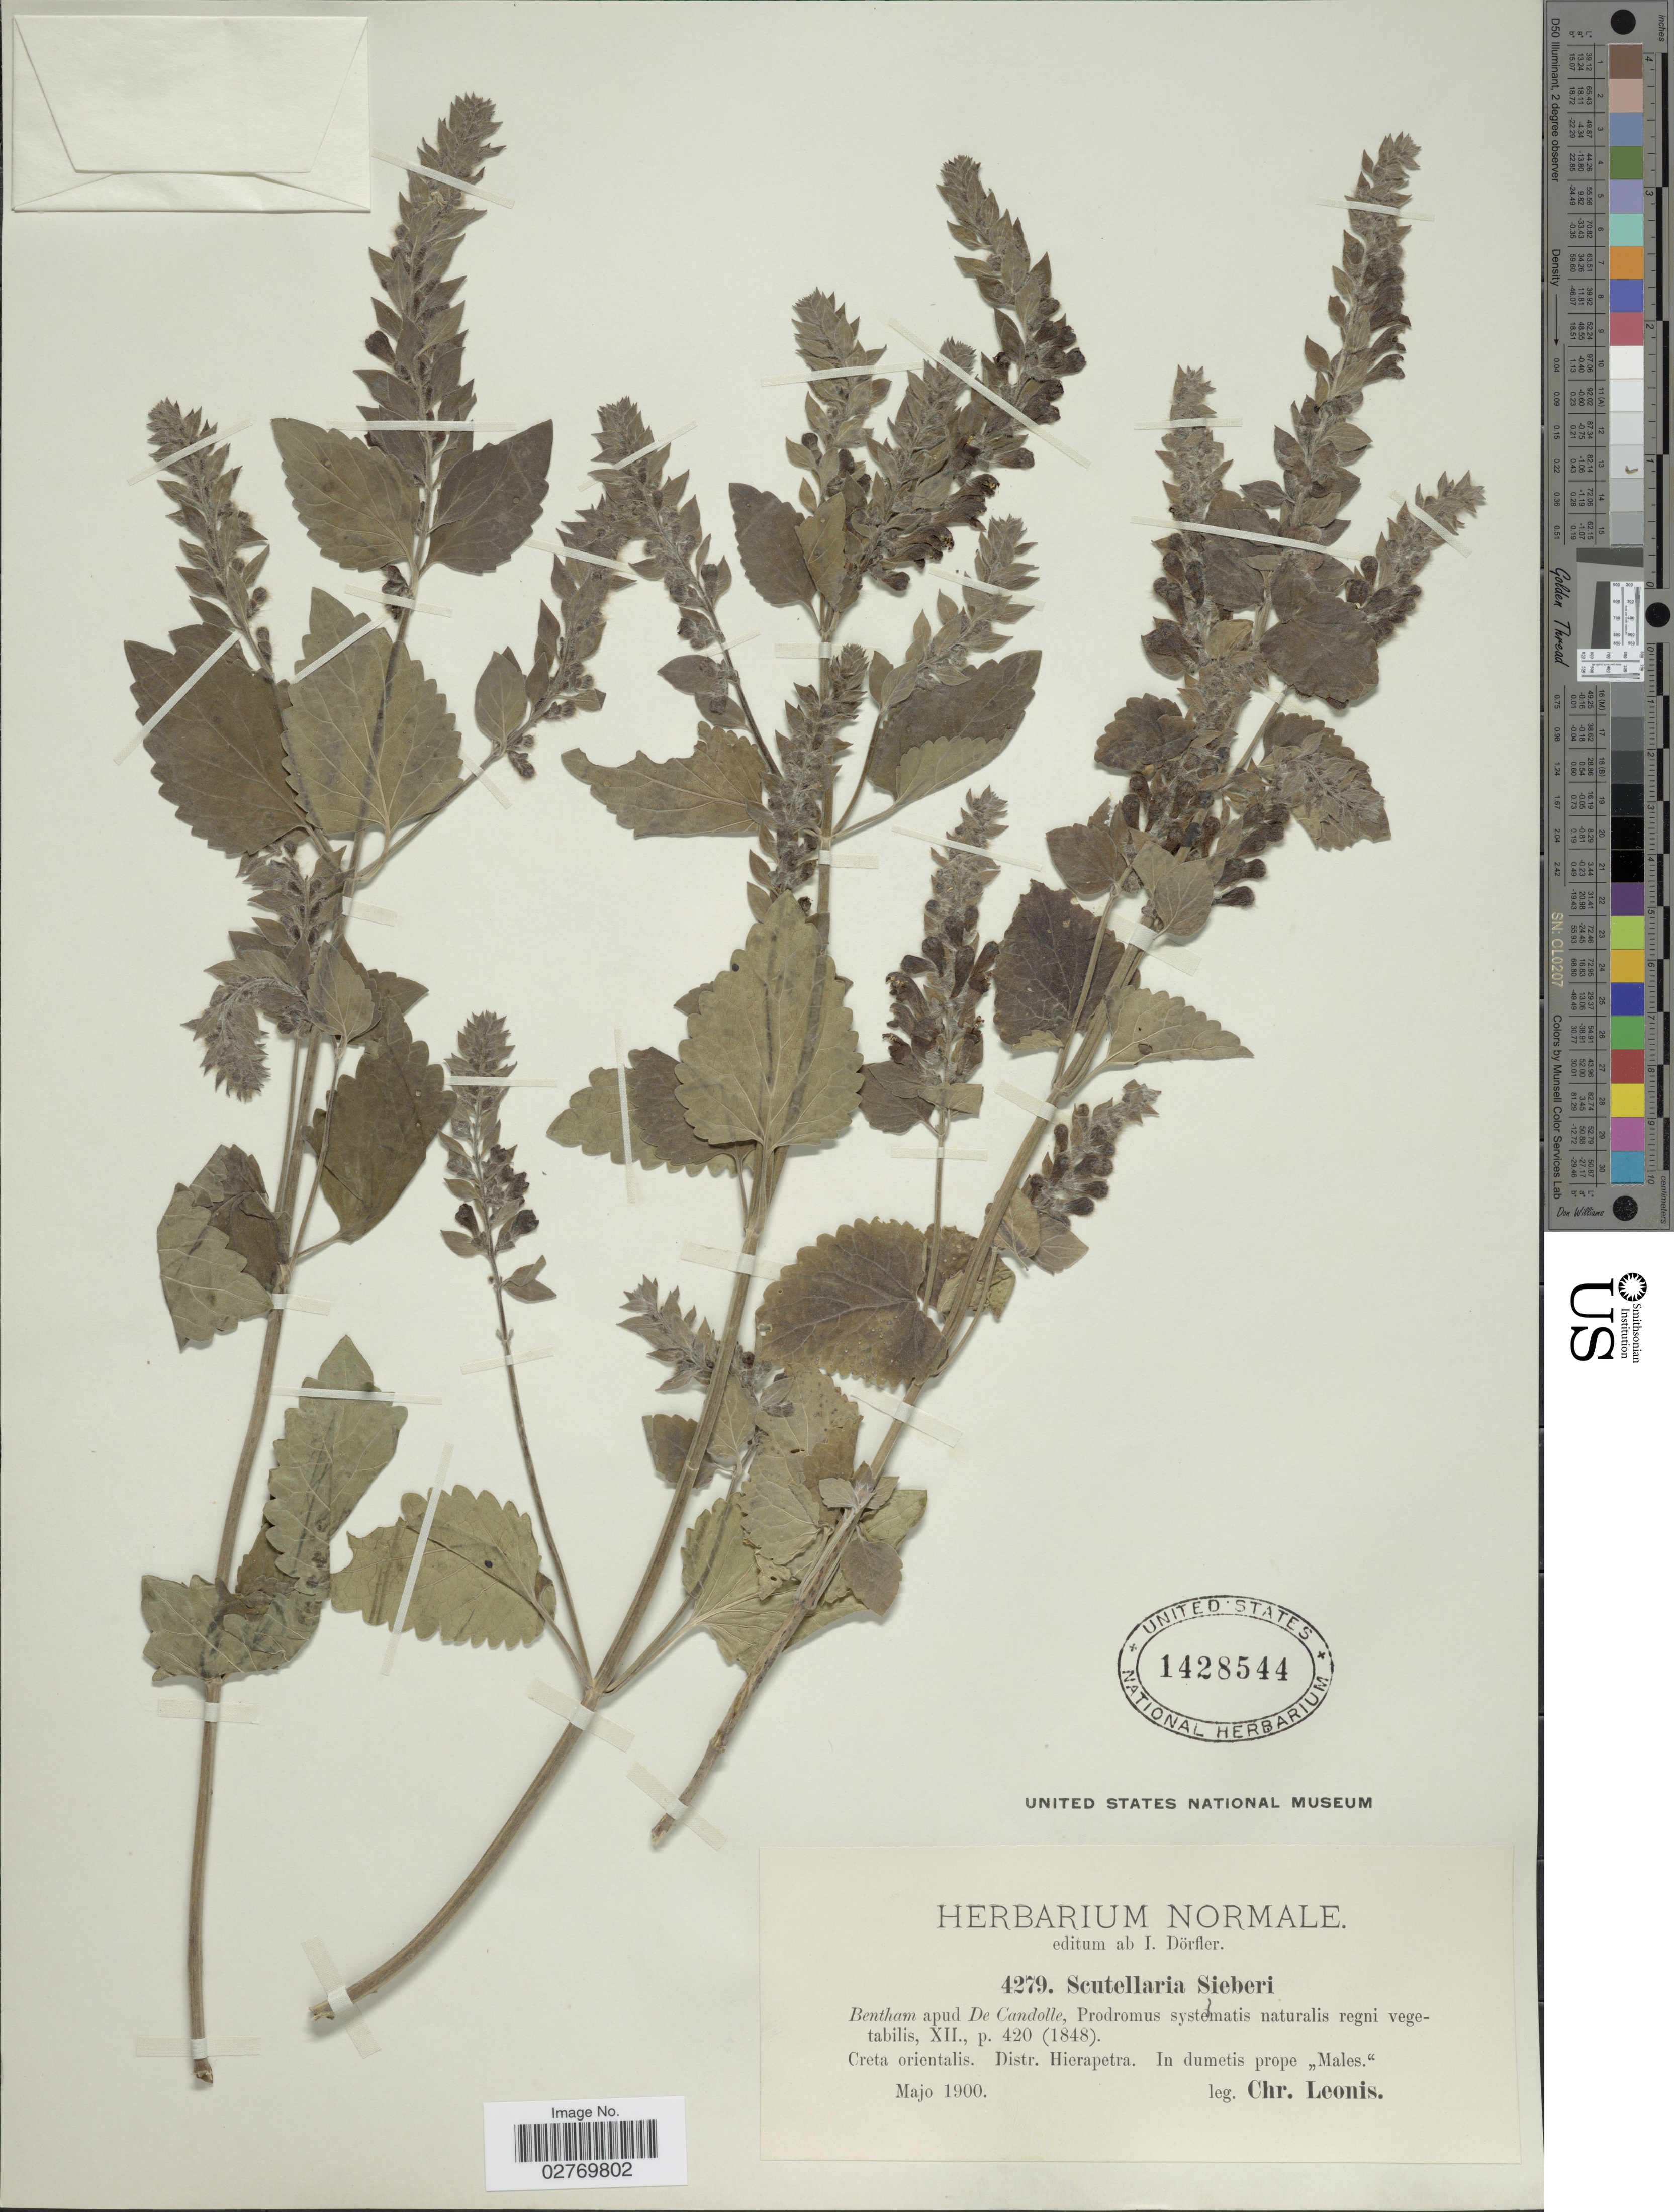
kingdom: Plantae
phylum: Tracheophyta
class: Magnoliopsida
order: Lamiales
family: Lamiaceae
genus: Scutellaria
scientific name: Scutellaria sieberi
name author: Benth.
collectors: C. Leonis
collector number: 4279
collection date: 1900-05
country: Greece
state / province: Crete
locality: Creta orientalis. Distr. Hierapetra. In dumetis prope "Males".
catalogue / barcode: US 1428544